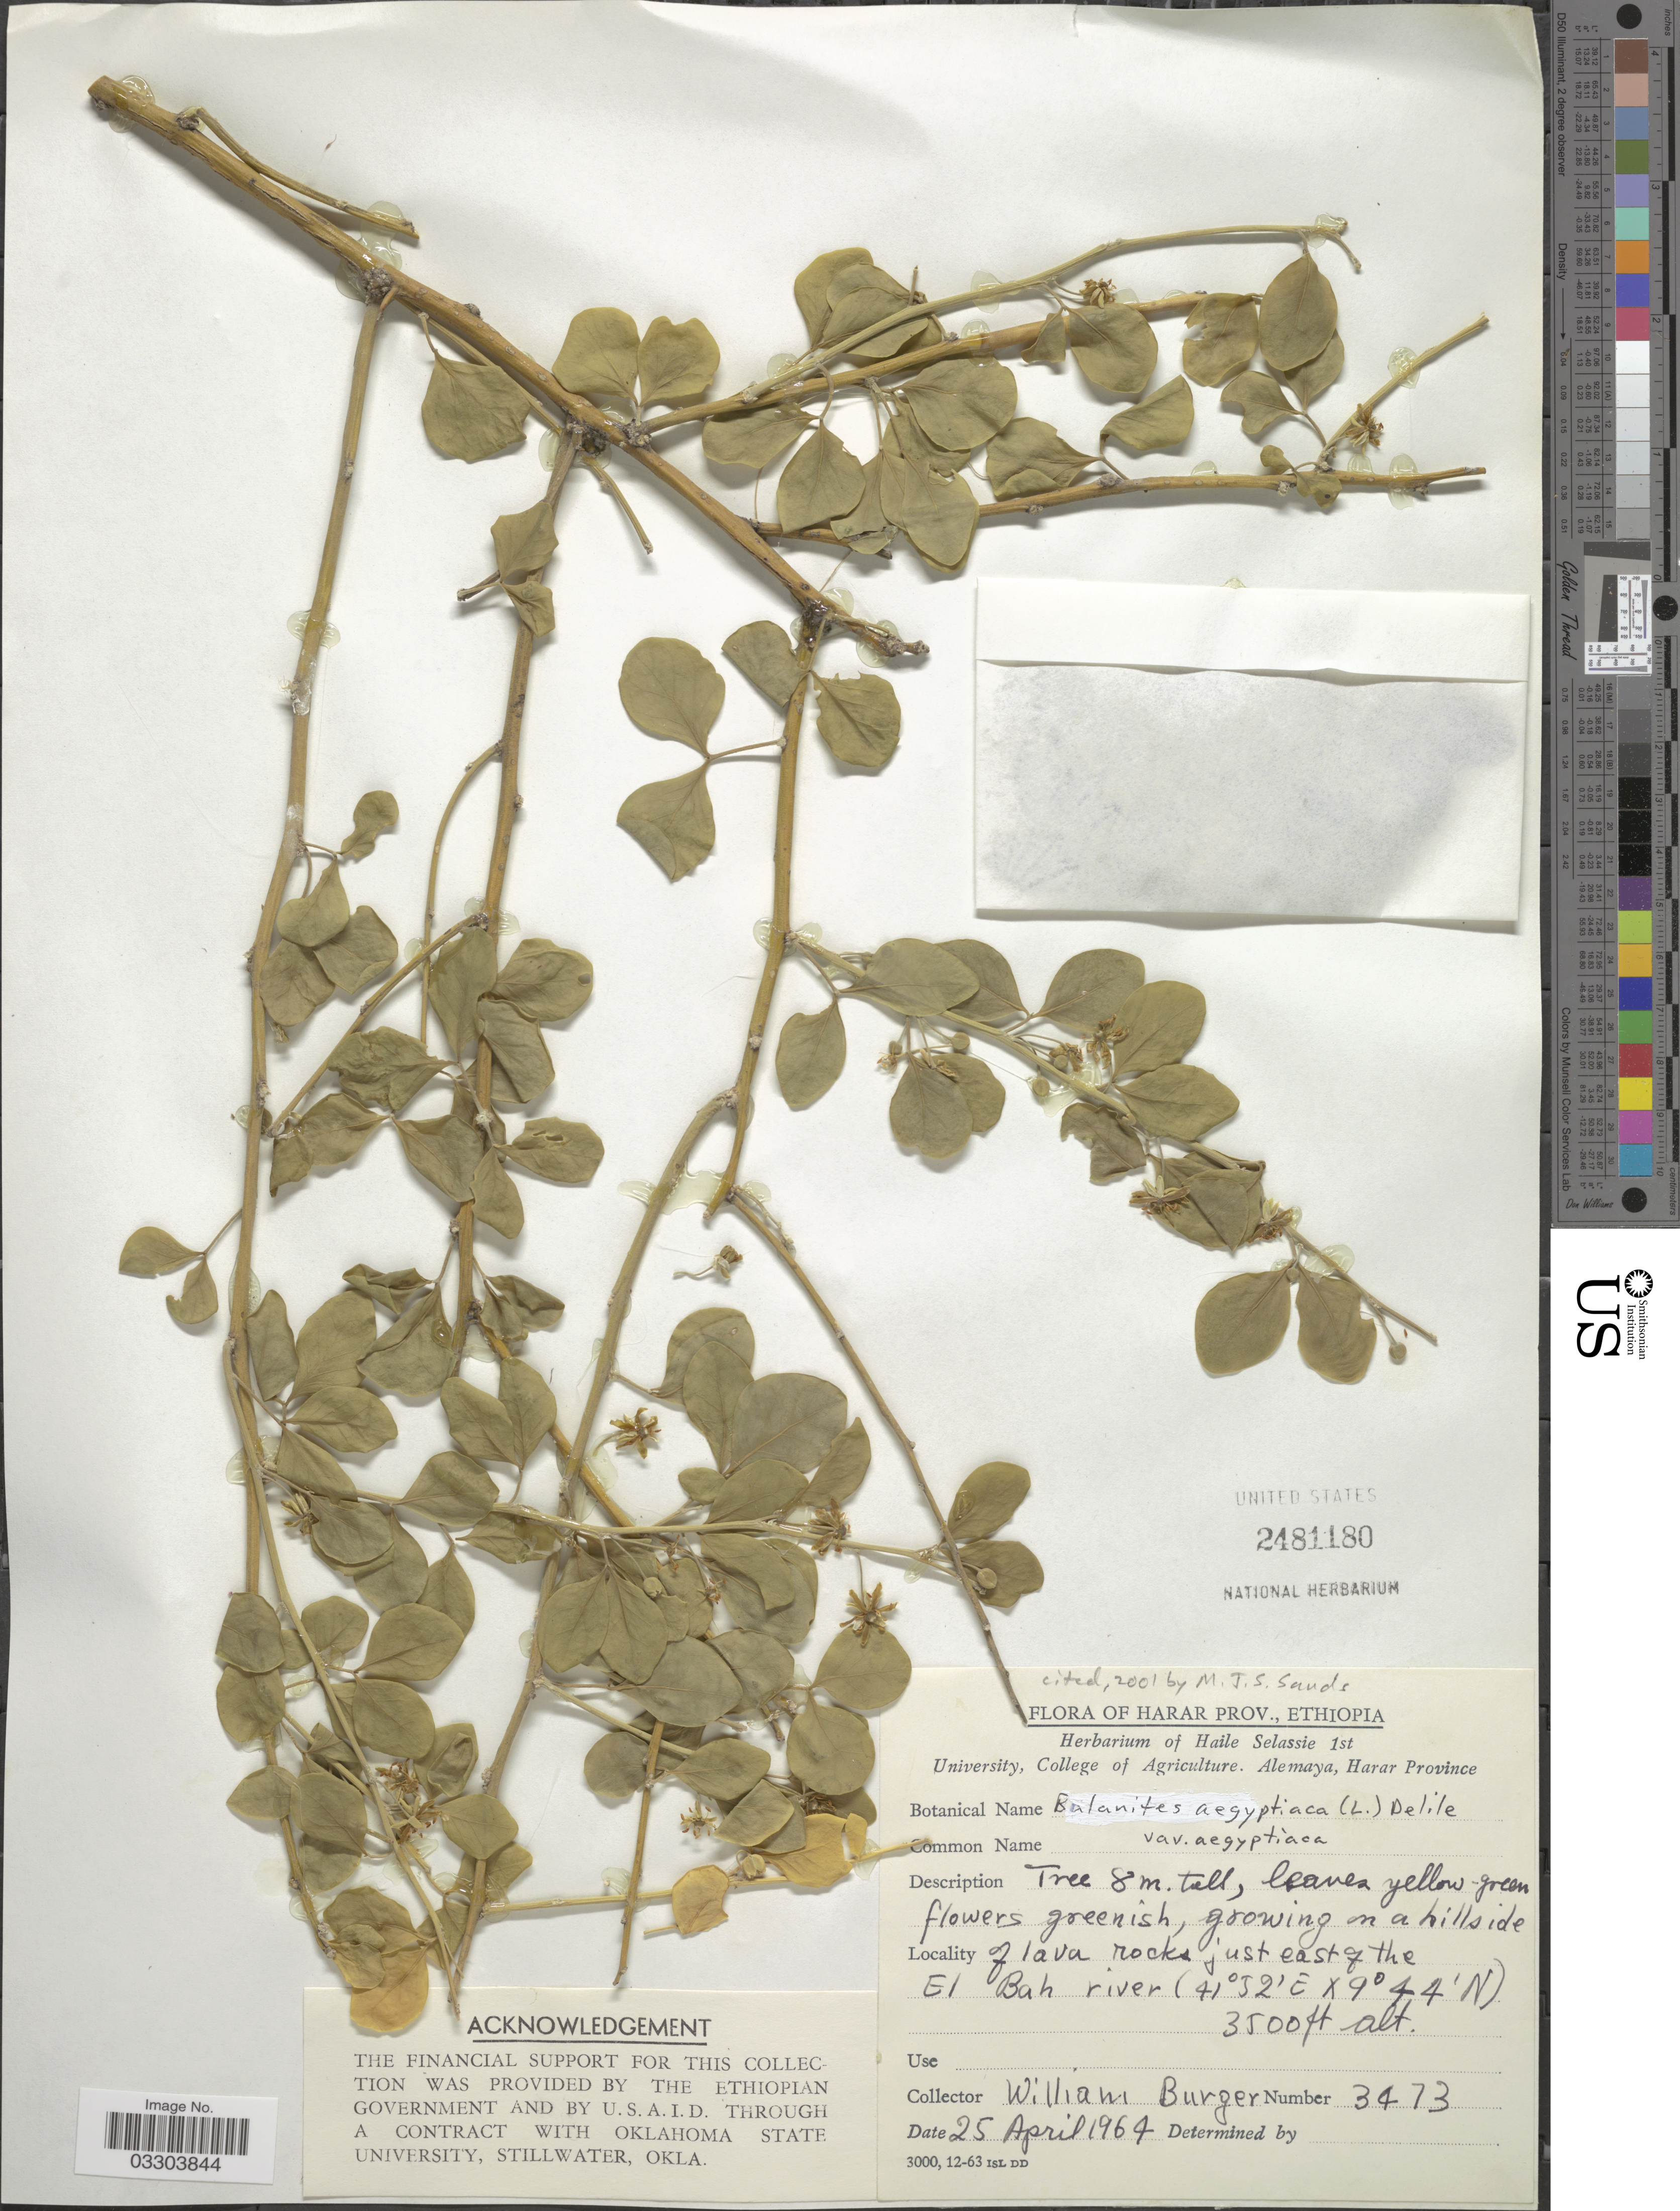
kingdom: Plantae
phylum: Tracheophyta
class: Magnoliopsida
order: Zygophyllales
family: Zygophyllaceae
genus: Balanites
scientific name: Balanites aegyptiaca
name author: (L.) Delile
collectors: W. Burger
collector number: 3473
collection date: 1964-04-25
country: Ethiopia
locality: Harar Prov. East of the El Bah river.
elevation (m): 1067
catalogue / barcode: US 2481180